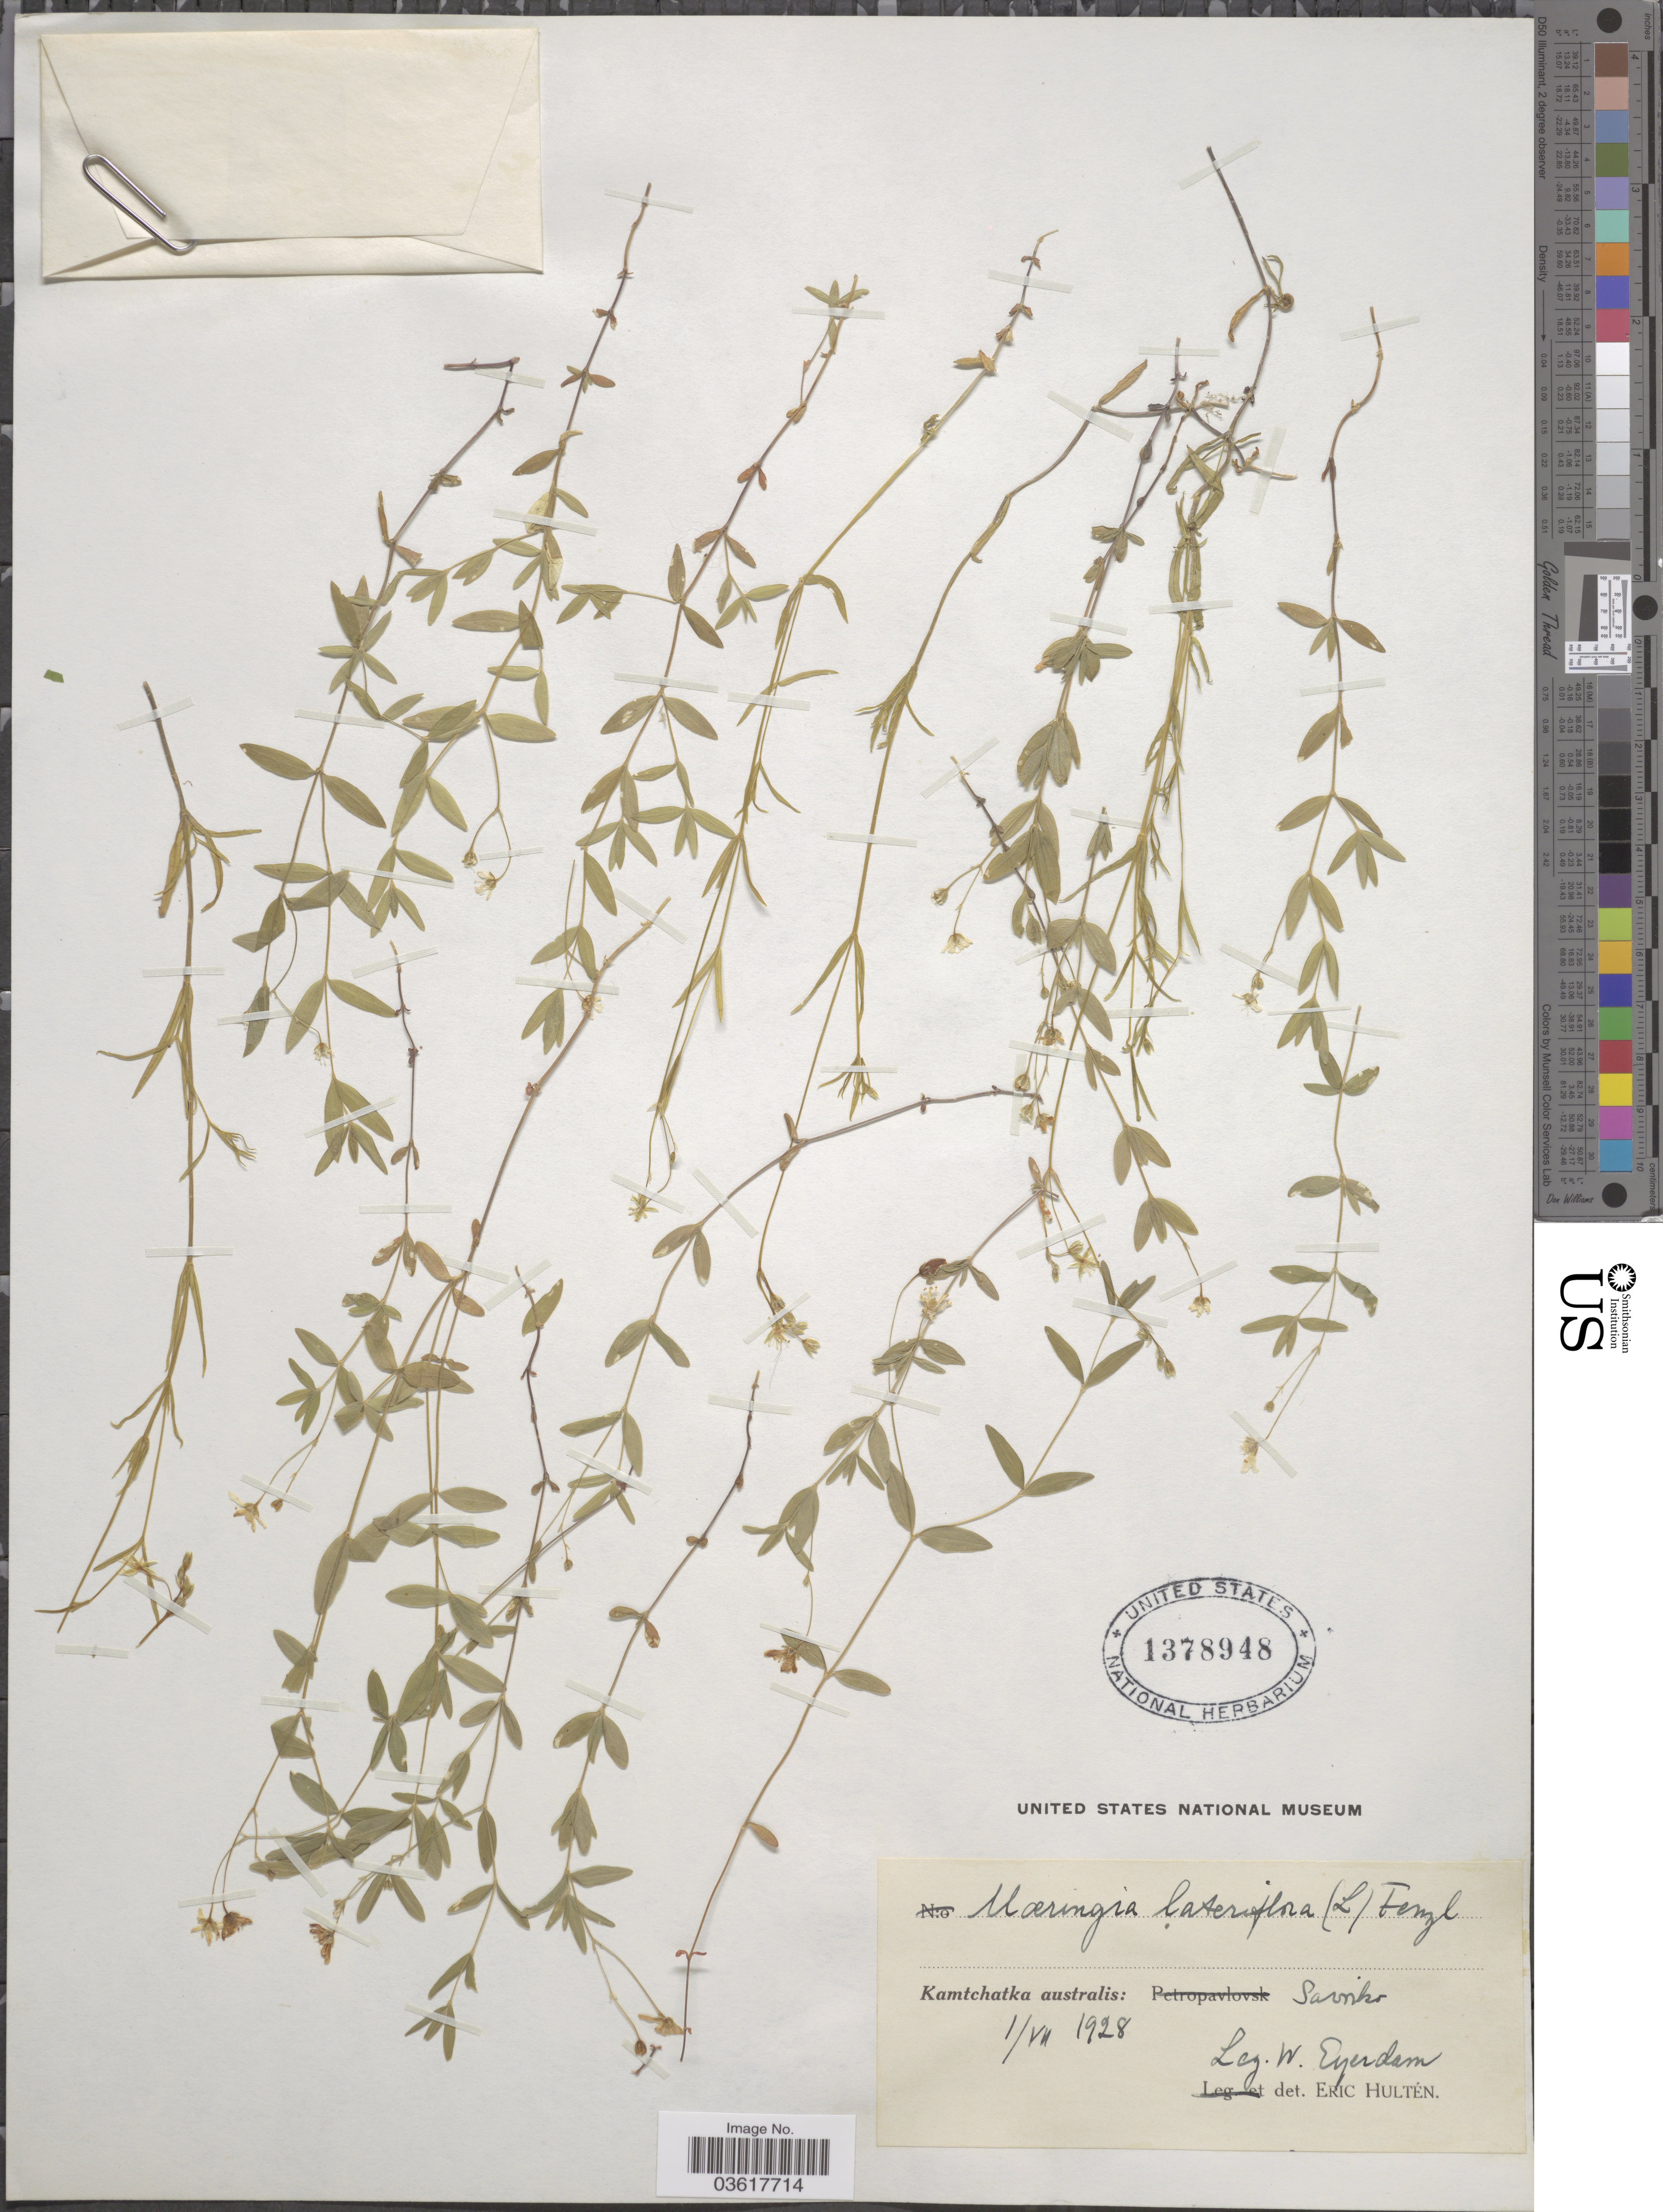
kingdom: Plantae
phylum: Tracheophyta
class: Magnoliopsida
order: Caryophyllales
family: Caryophyllaceae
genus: Moehringia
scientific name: Moehringia lateriflora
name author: (L.) Fenzl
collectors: W. J. Eyerdam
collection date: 1928-07-01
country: Russian Federation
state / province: Kamchatka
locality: Kamtchatka australis: Savoiko (Zavoiko- neighborhood in city Petropavlovsk-Kamchatskiy)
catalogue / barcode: US 1378948